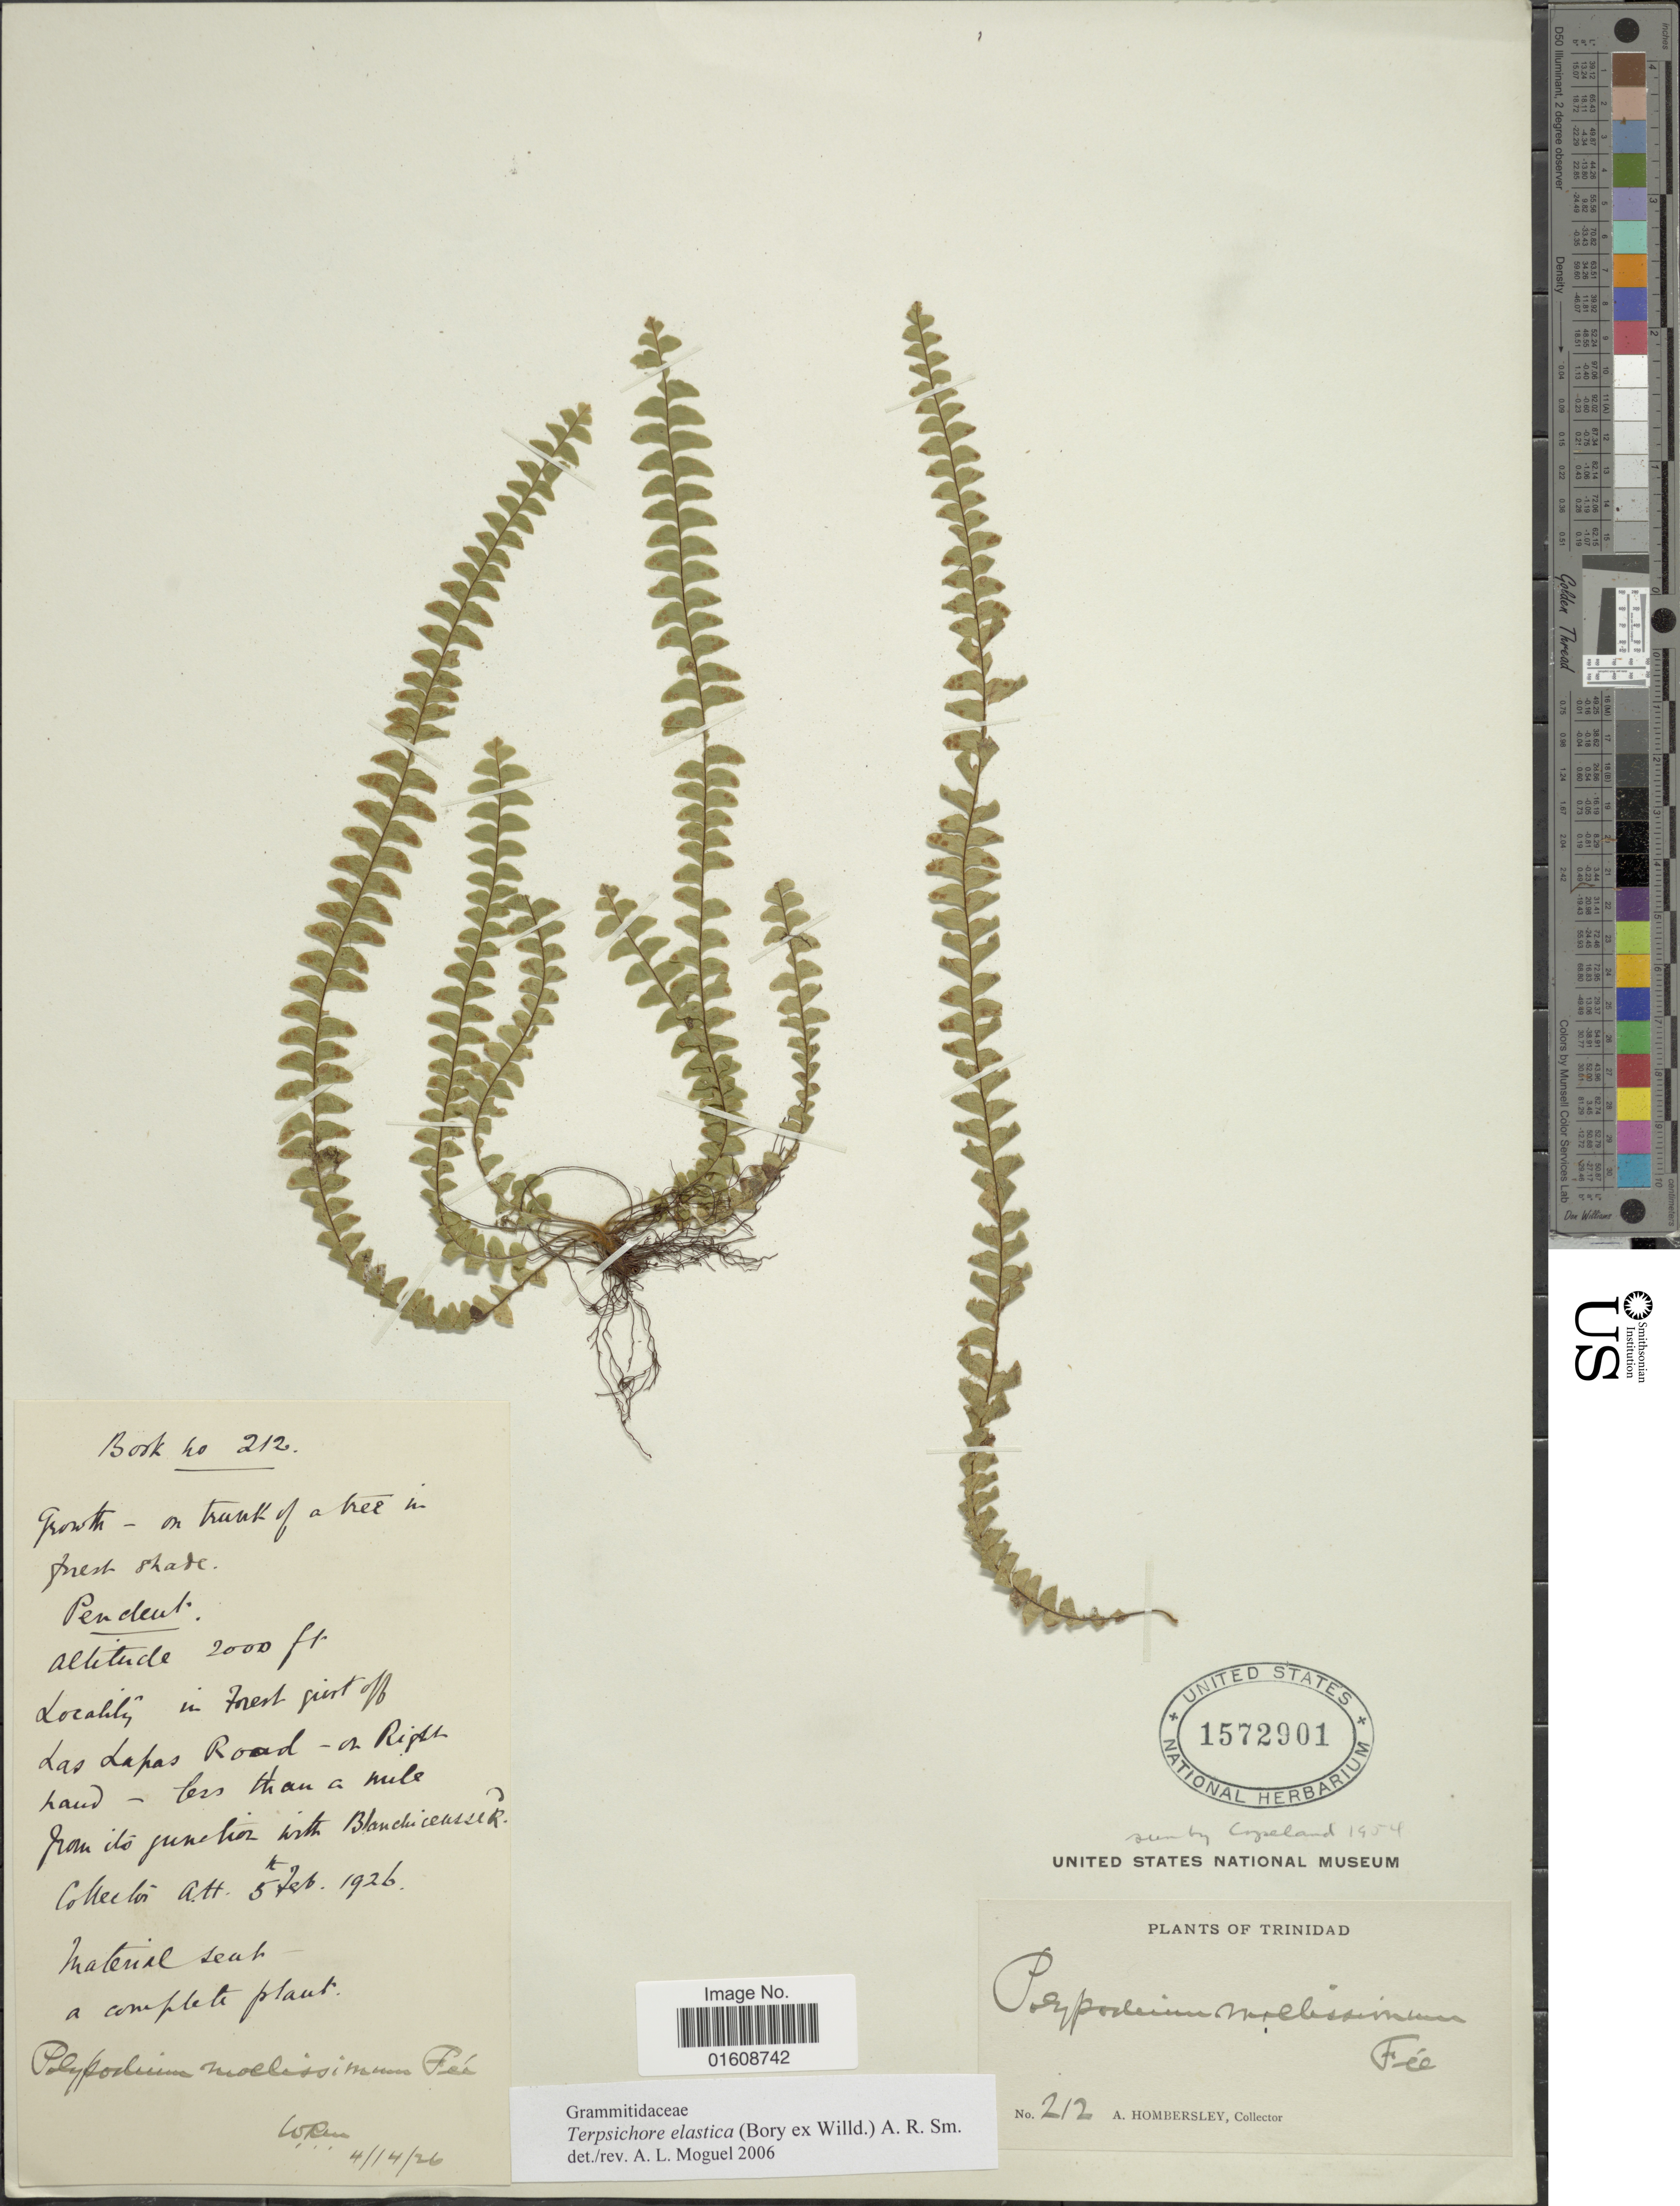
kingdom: Plantae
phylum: Tracheophyta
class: Polypodiopsida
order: Polypodiales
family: Polypodiaceae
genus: Alansmia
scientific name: Alansmia elastica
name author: (Bory ex Willd.) Moguel & M. Kessler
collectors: A. Hombersley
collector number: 212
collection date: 1926-02-05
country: Trinidad and Tobago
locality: Trinidad. in forest west off Las Lapas Road - On right hand - less than a mile from its junction with Blanchiceusse Rd [interpreted]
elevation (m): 610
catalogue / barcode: US 1572901